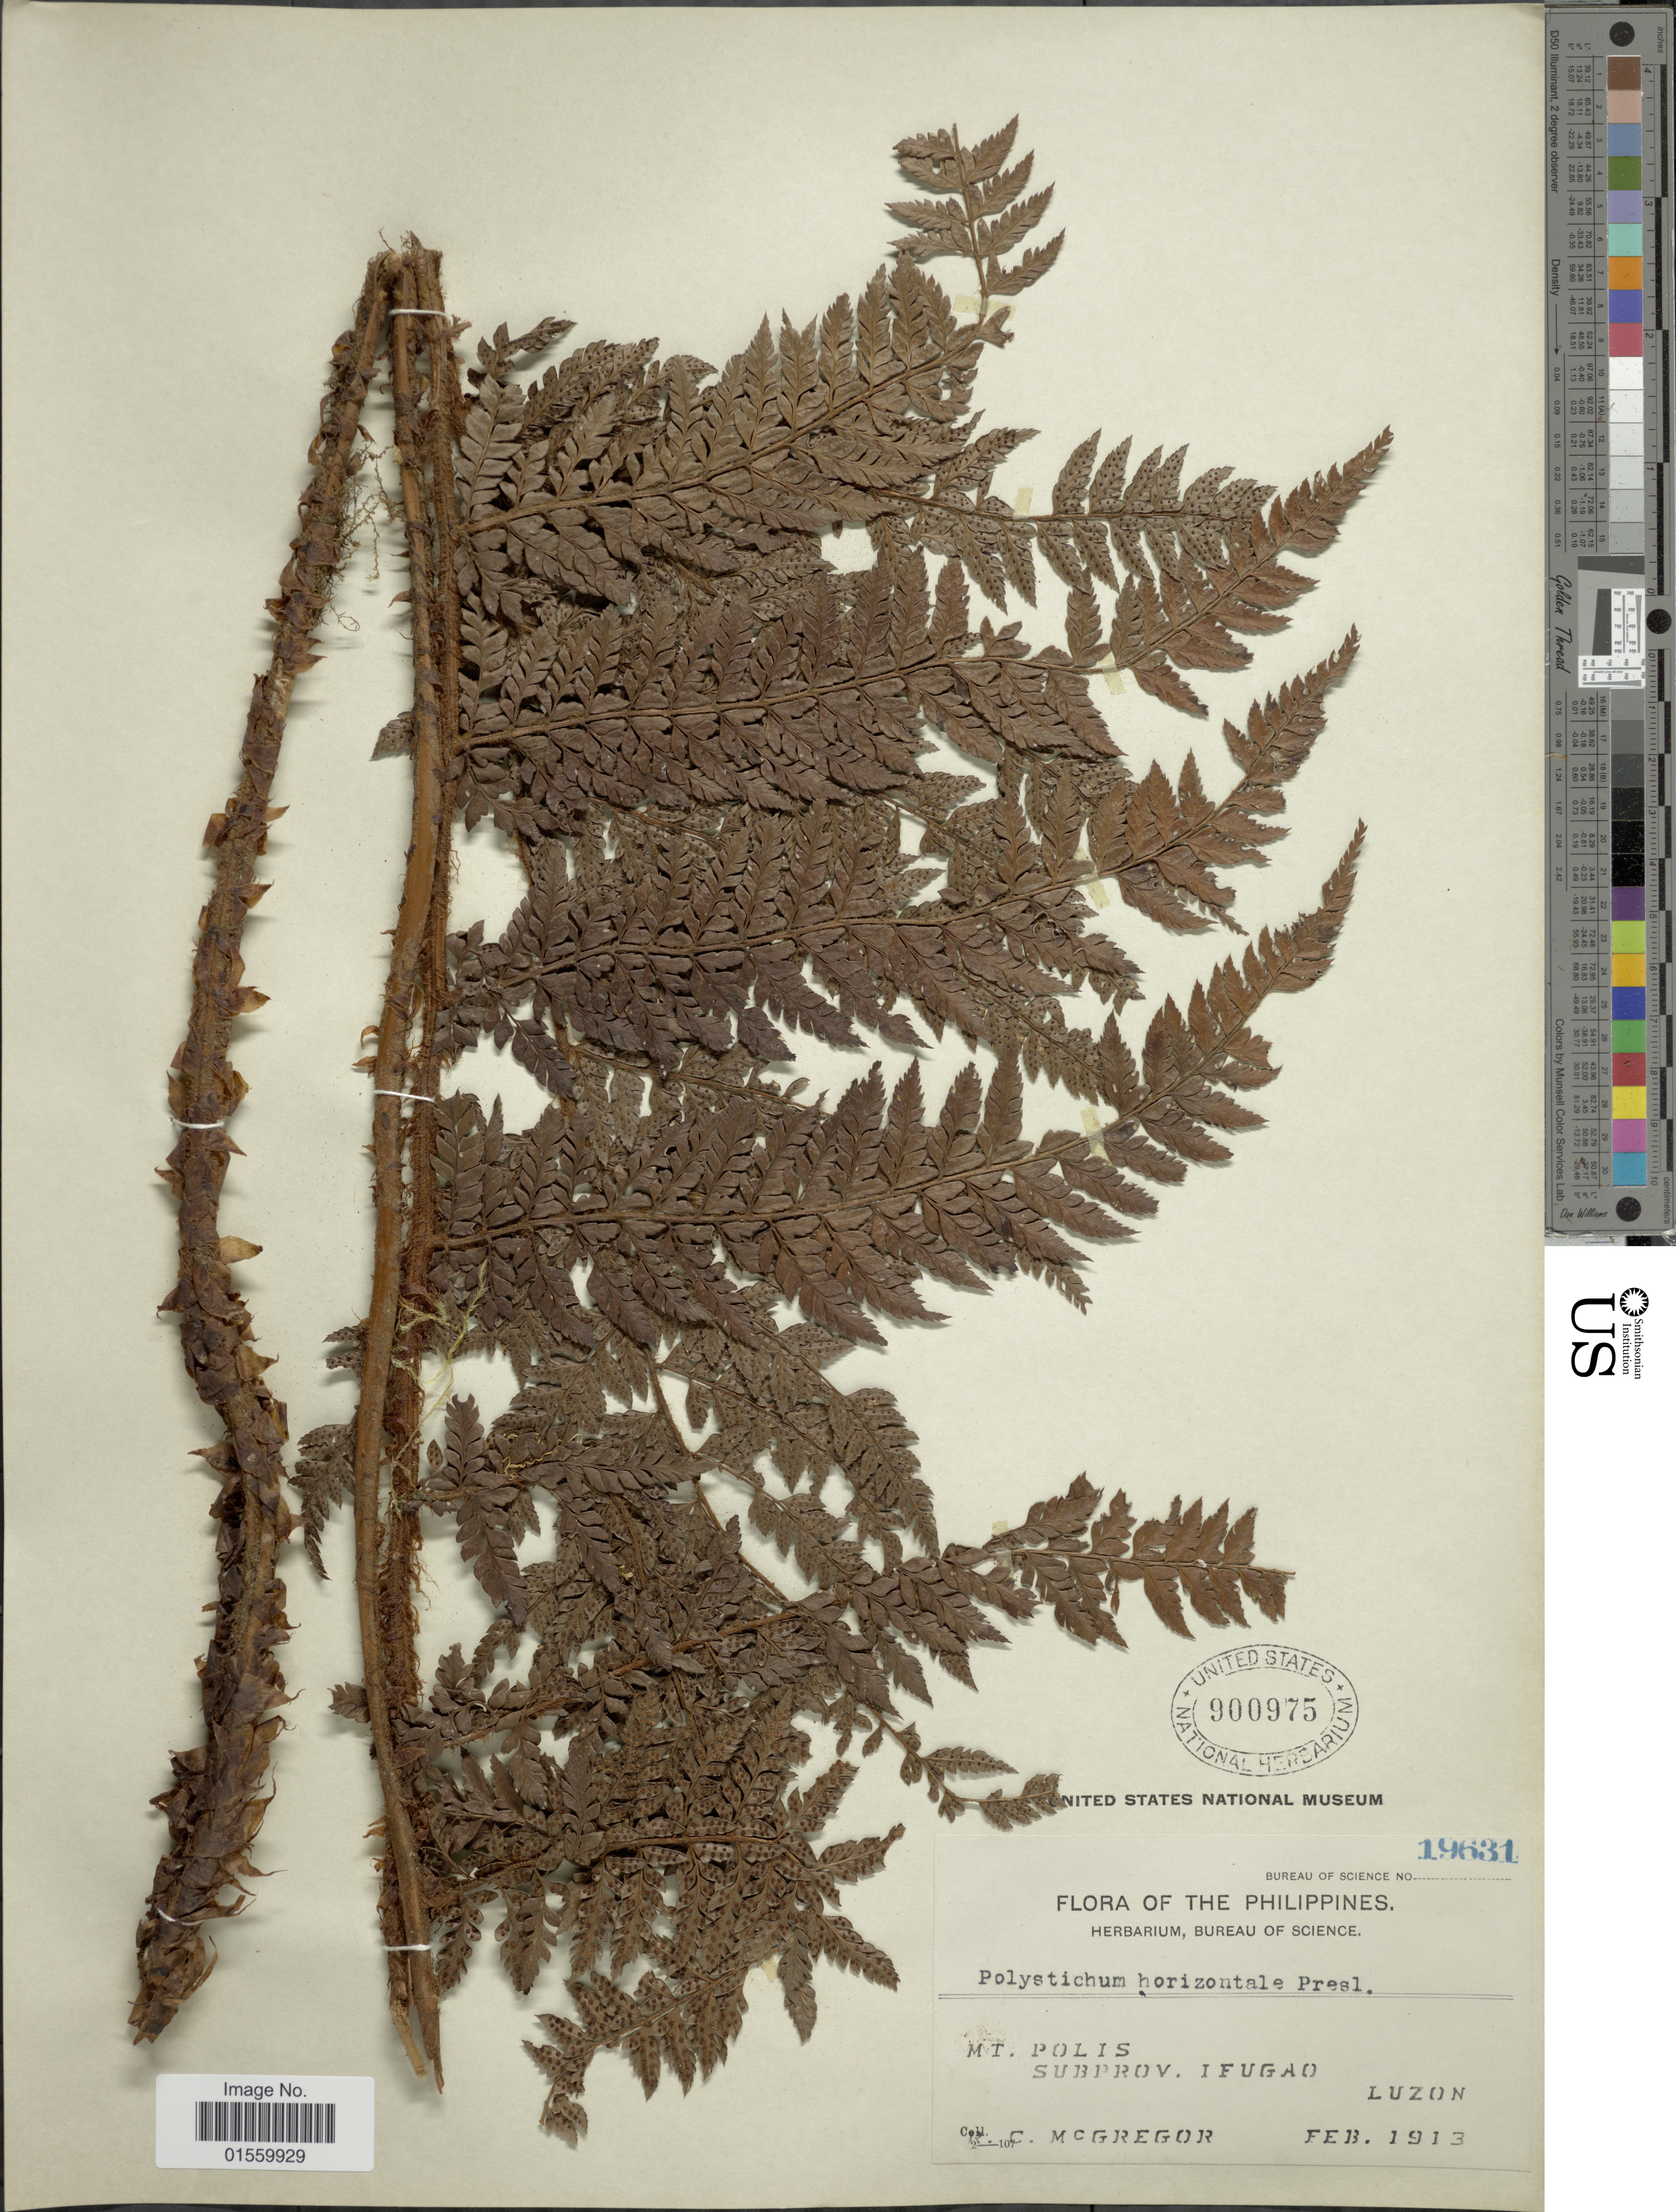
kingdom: Plantae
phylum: Tracheophyta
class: Polypodiopsida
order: Polypodiales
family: Dryopteridaceae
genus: Polystichum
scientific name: Polystichum horizontale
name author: C. Presl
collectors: C. McGregor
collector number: Bureau of Science 19631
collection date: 1913-02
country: Philippines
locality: Mt. Polis, Subprov. Ifugao, Luzon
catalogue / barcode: US 900975